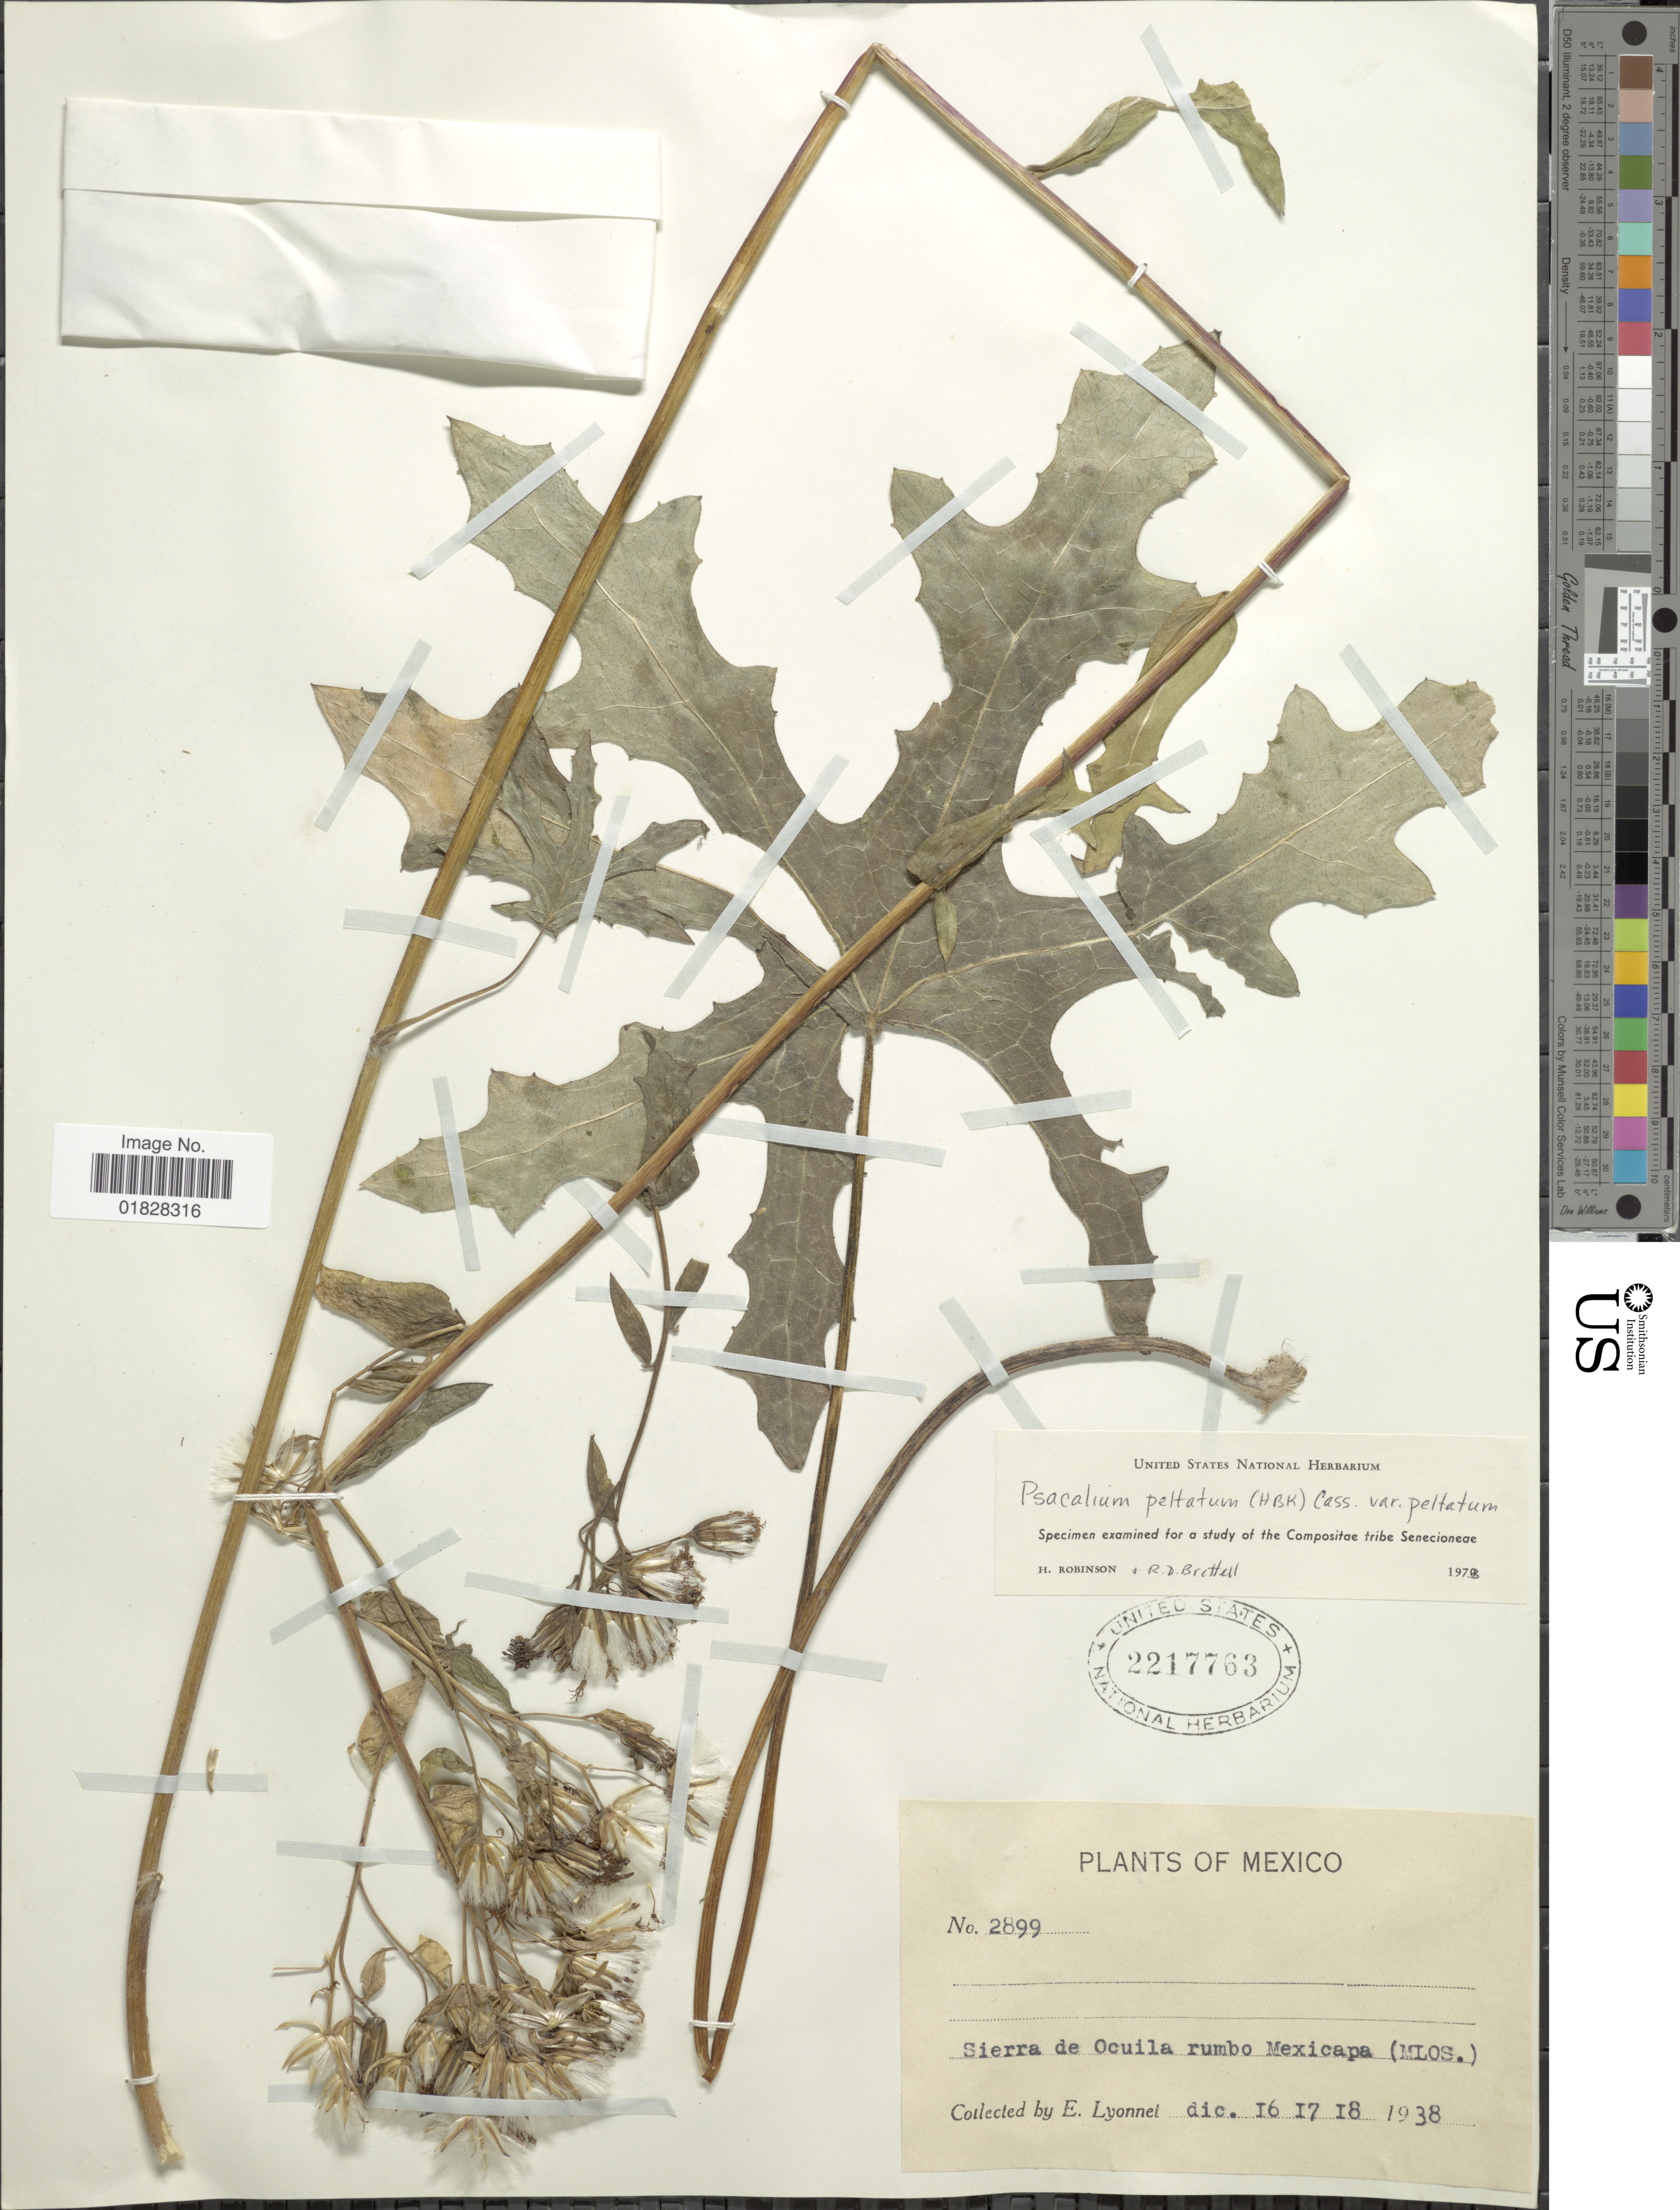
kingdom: Plantae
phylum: Tracheophyta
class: Magnoliopsida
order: Asterales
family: Asteraceae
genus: Psacalium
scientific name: Psacalium peltatum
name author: Cass.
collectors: E. Lyonnet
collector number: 2899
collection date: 1938-12-16/1938-12-18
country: Mexico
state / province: Morelos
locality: Sierra de Ocuila rumbo Mexicapa (Mlos.)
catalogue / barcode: US 2217763